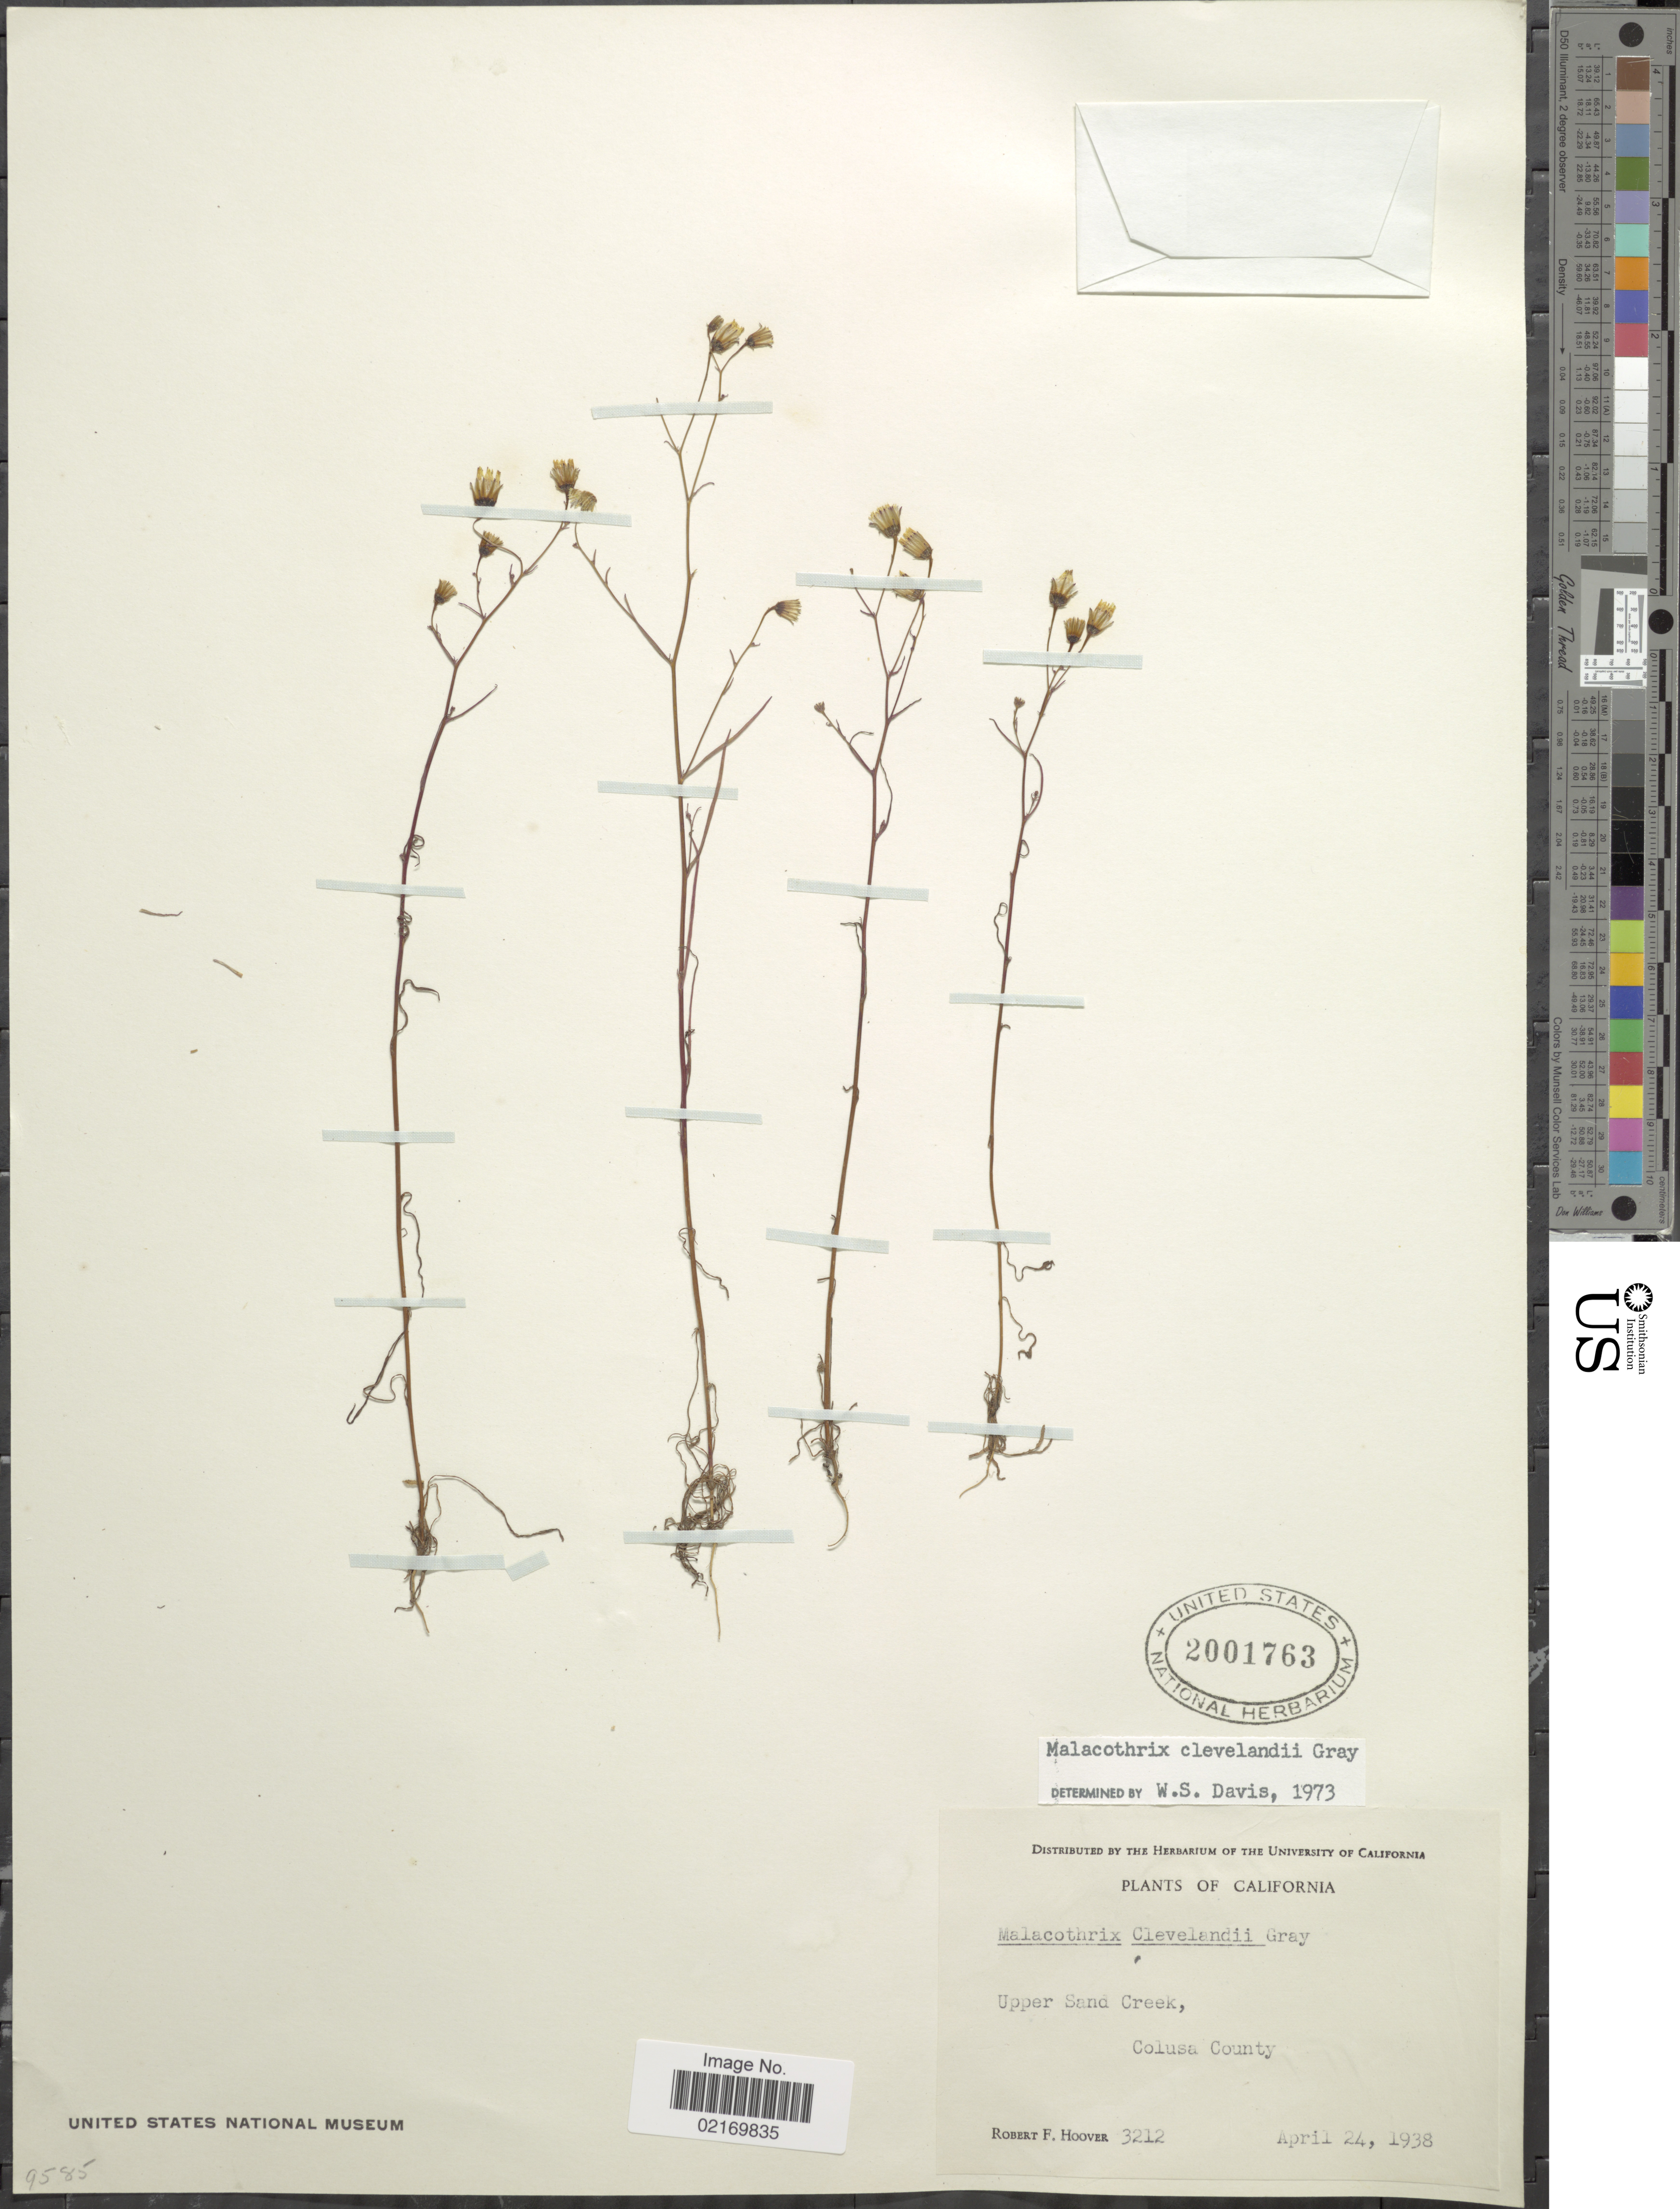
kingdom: Plantae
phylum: Tracheophyta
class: Magnoliopsida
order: Asterales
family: Asteraceae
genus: Malacothrix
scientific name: Malacothrix clevelandii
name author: A. Gray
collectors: R. F. Hoover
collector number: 3212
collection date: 1938-04-24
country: United States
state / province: California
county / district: Colusa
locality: Upper Sand Creek, Colusa County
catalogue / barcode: US 2001763